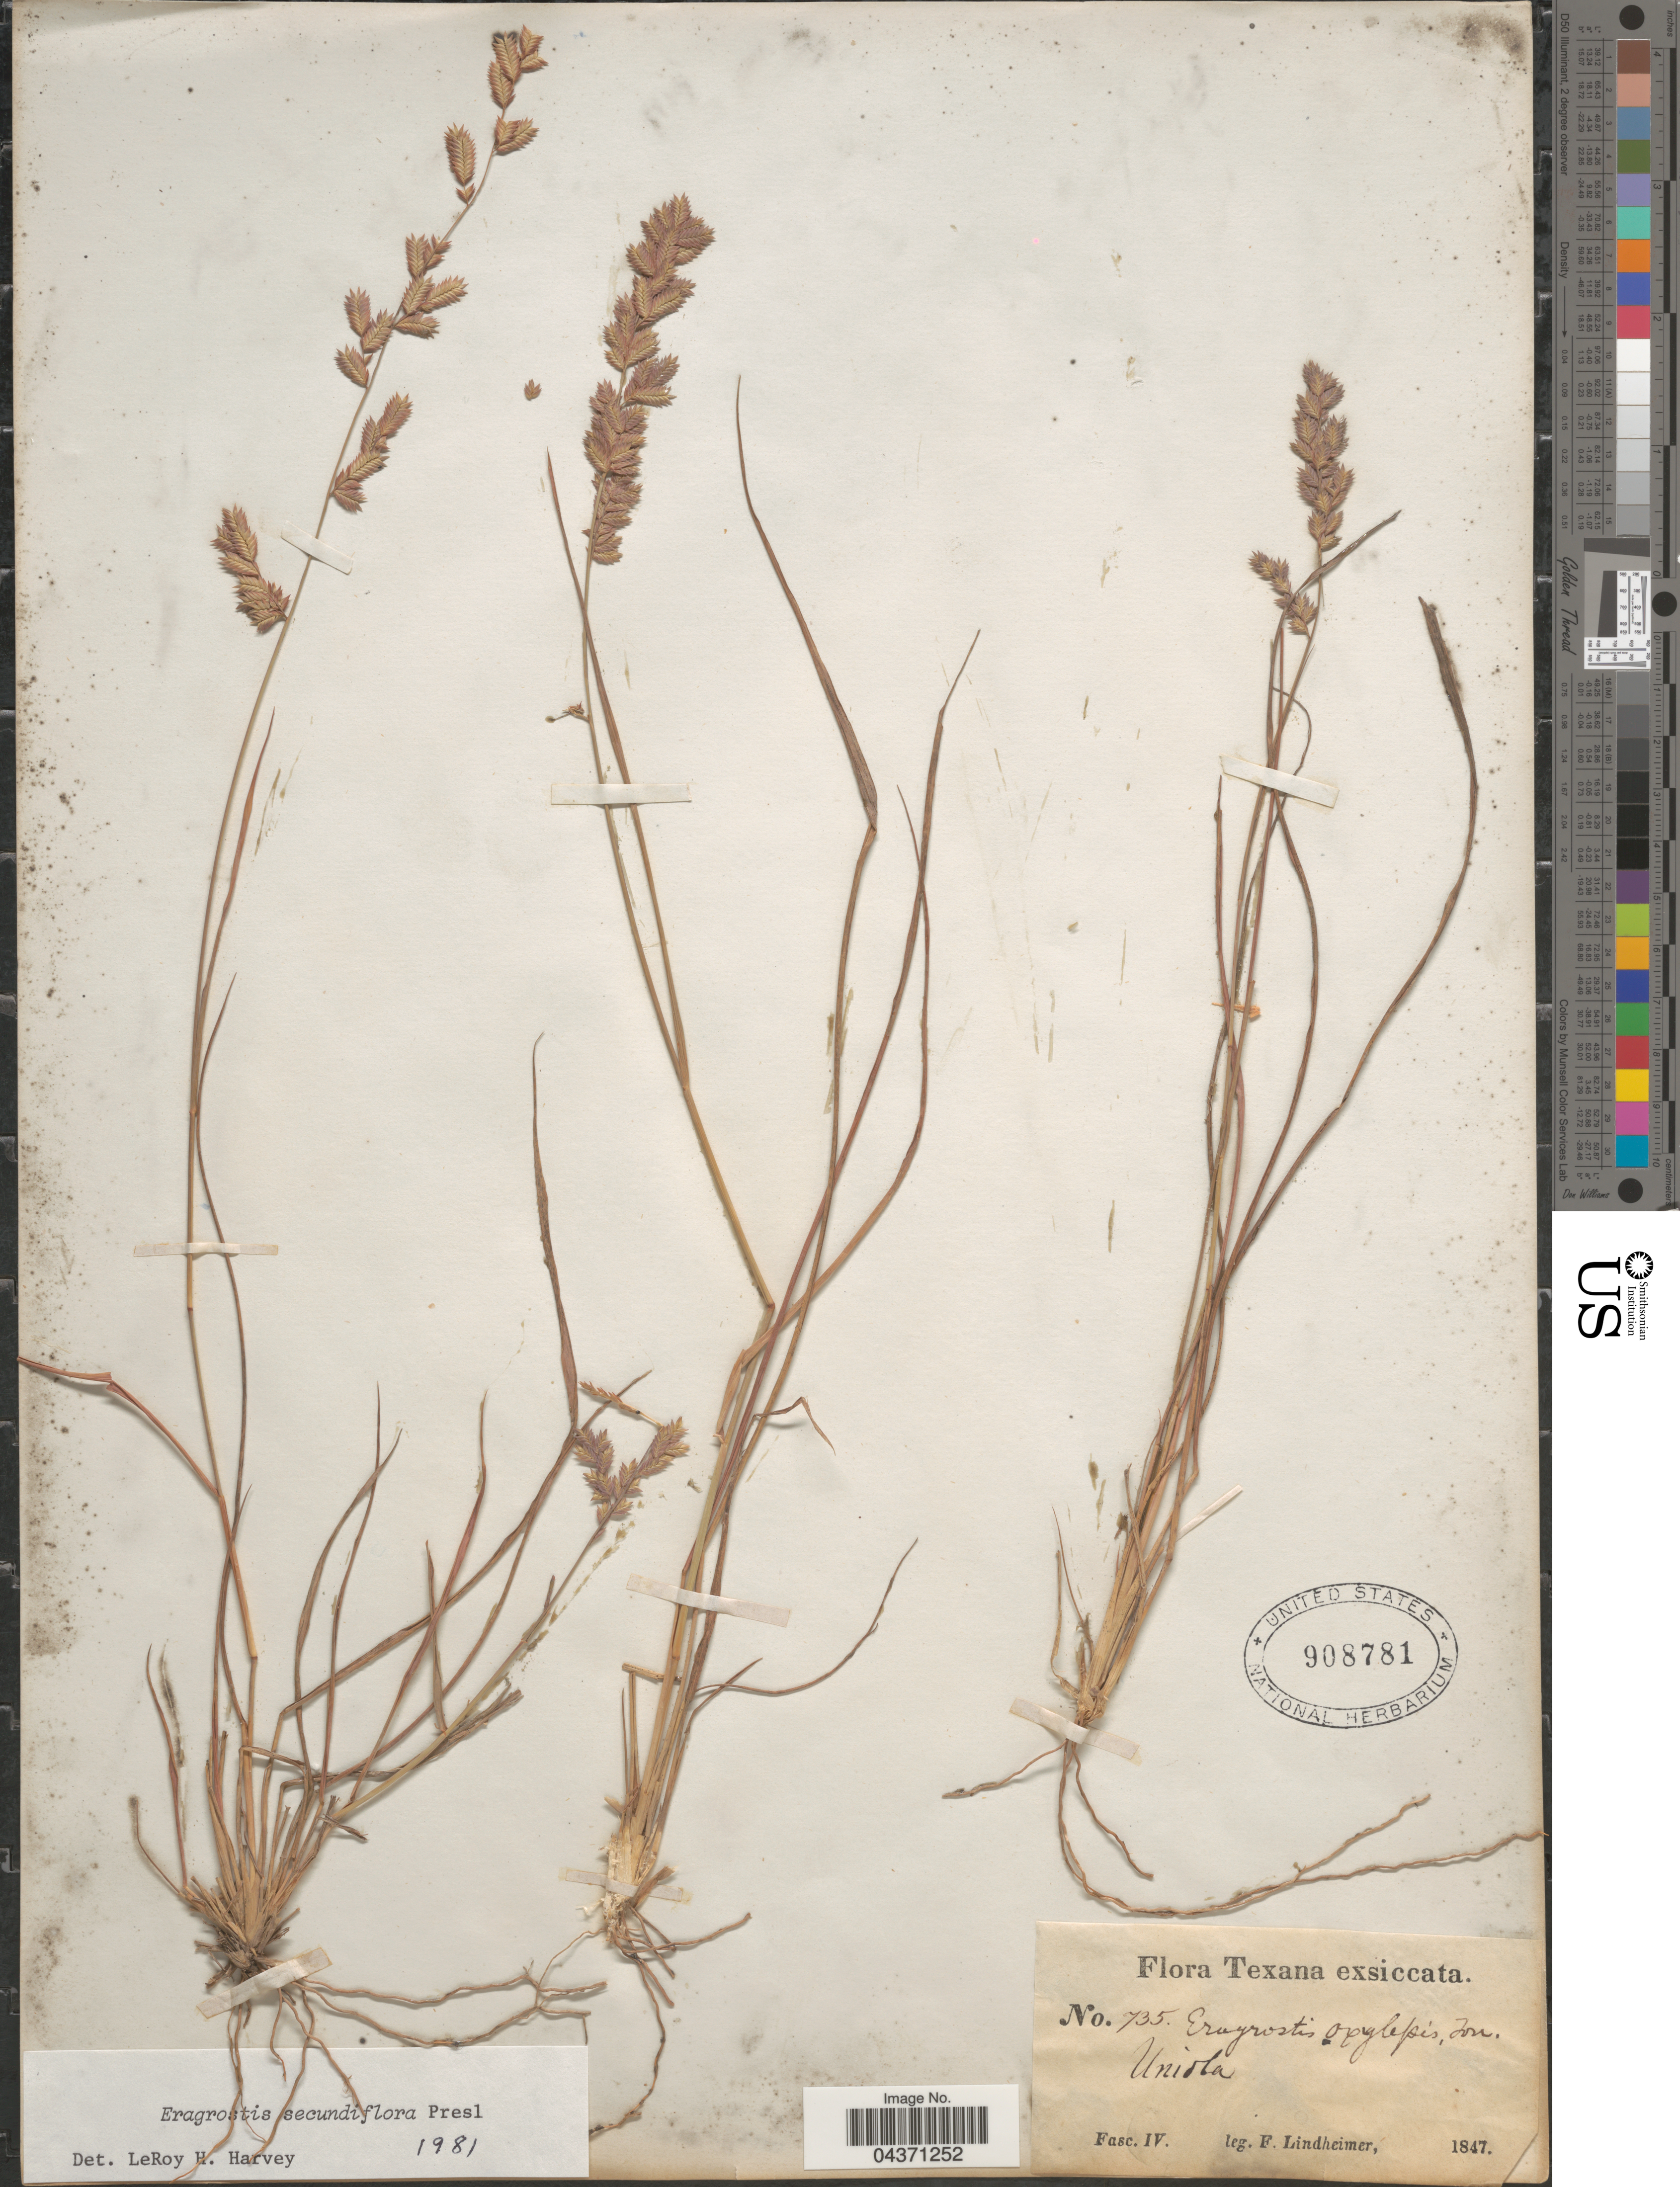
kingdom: Plantae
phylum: Tracheophyta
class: Liliopsida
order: Poales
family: Poaceae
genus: Eragrostis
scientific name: Eragrostis secundiflora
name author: J. Presl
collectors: F. Lindheimer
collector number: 735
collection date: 1847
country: United States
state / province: Texas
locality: Texana. Fasc. IV. [unsure placement]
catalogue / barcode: US 908781